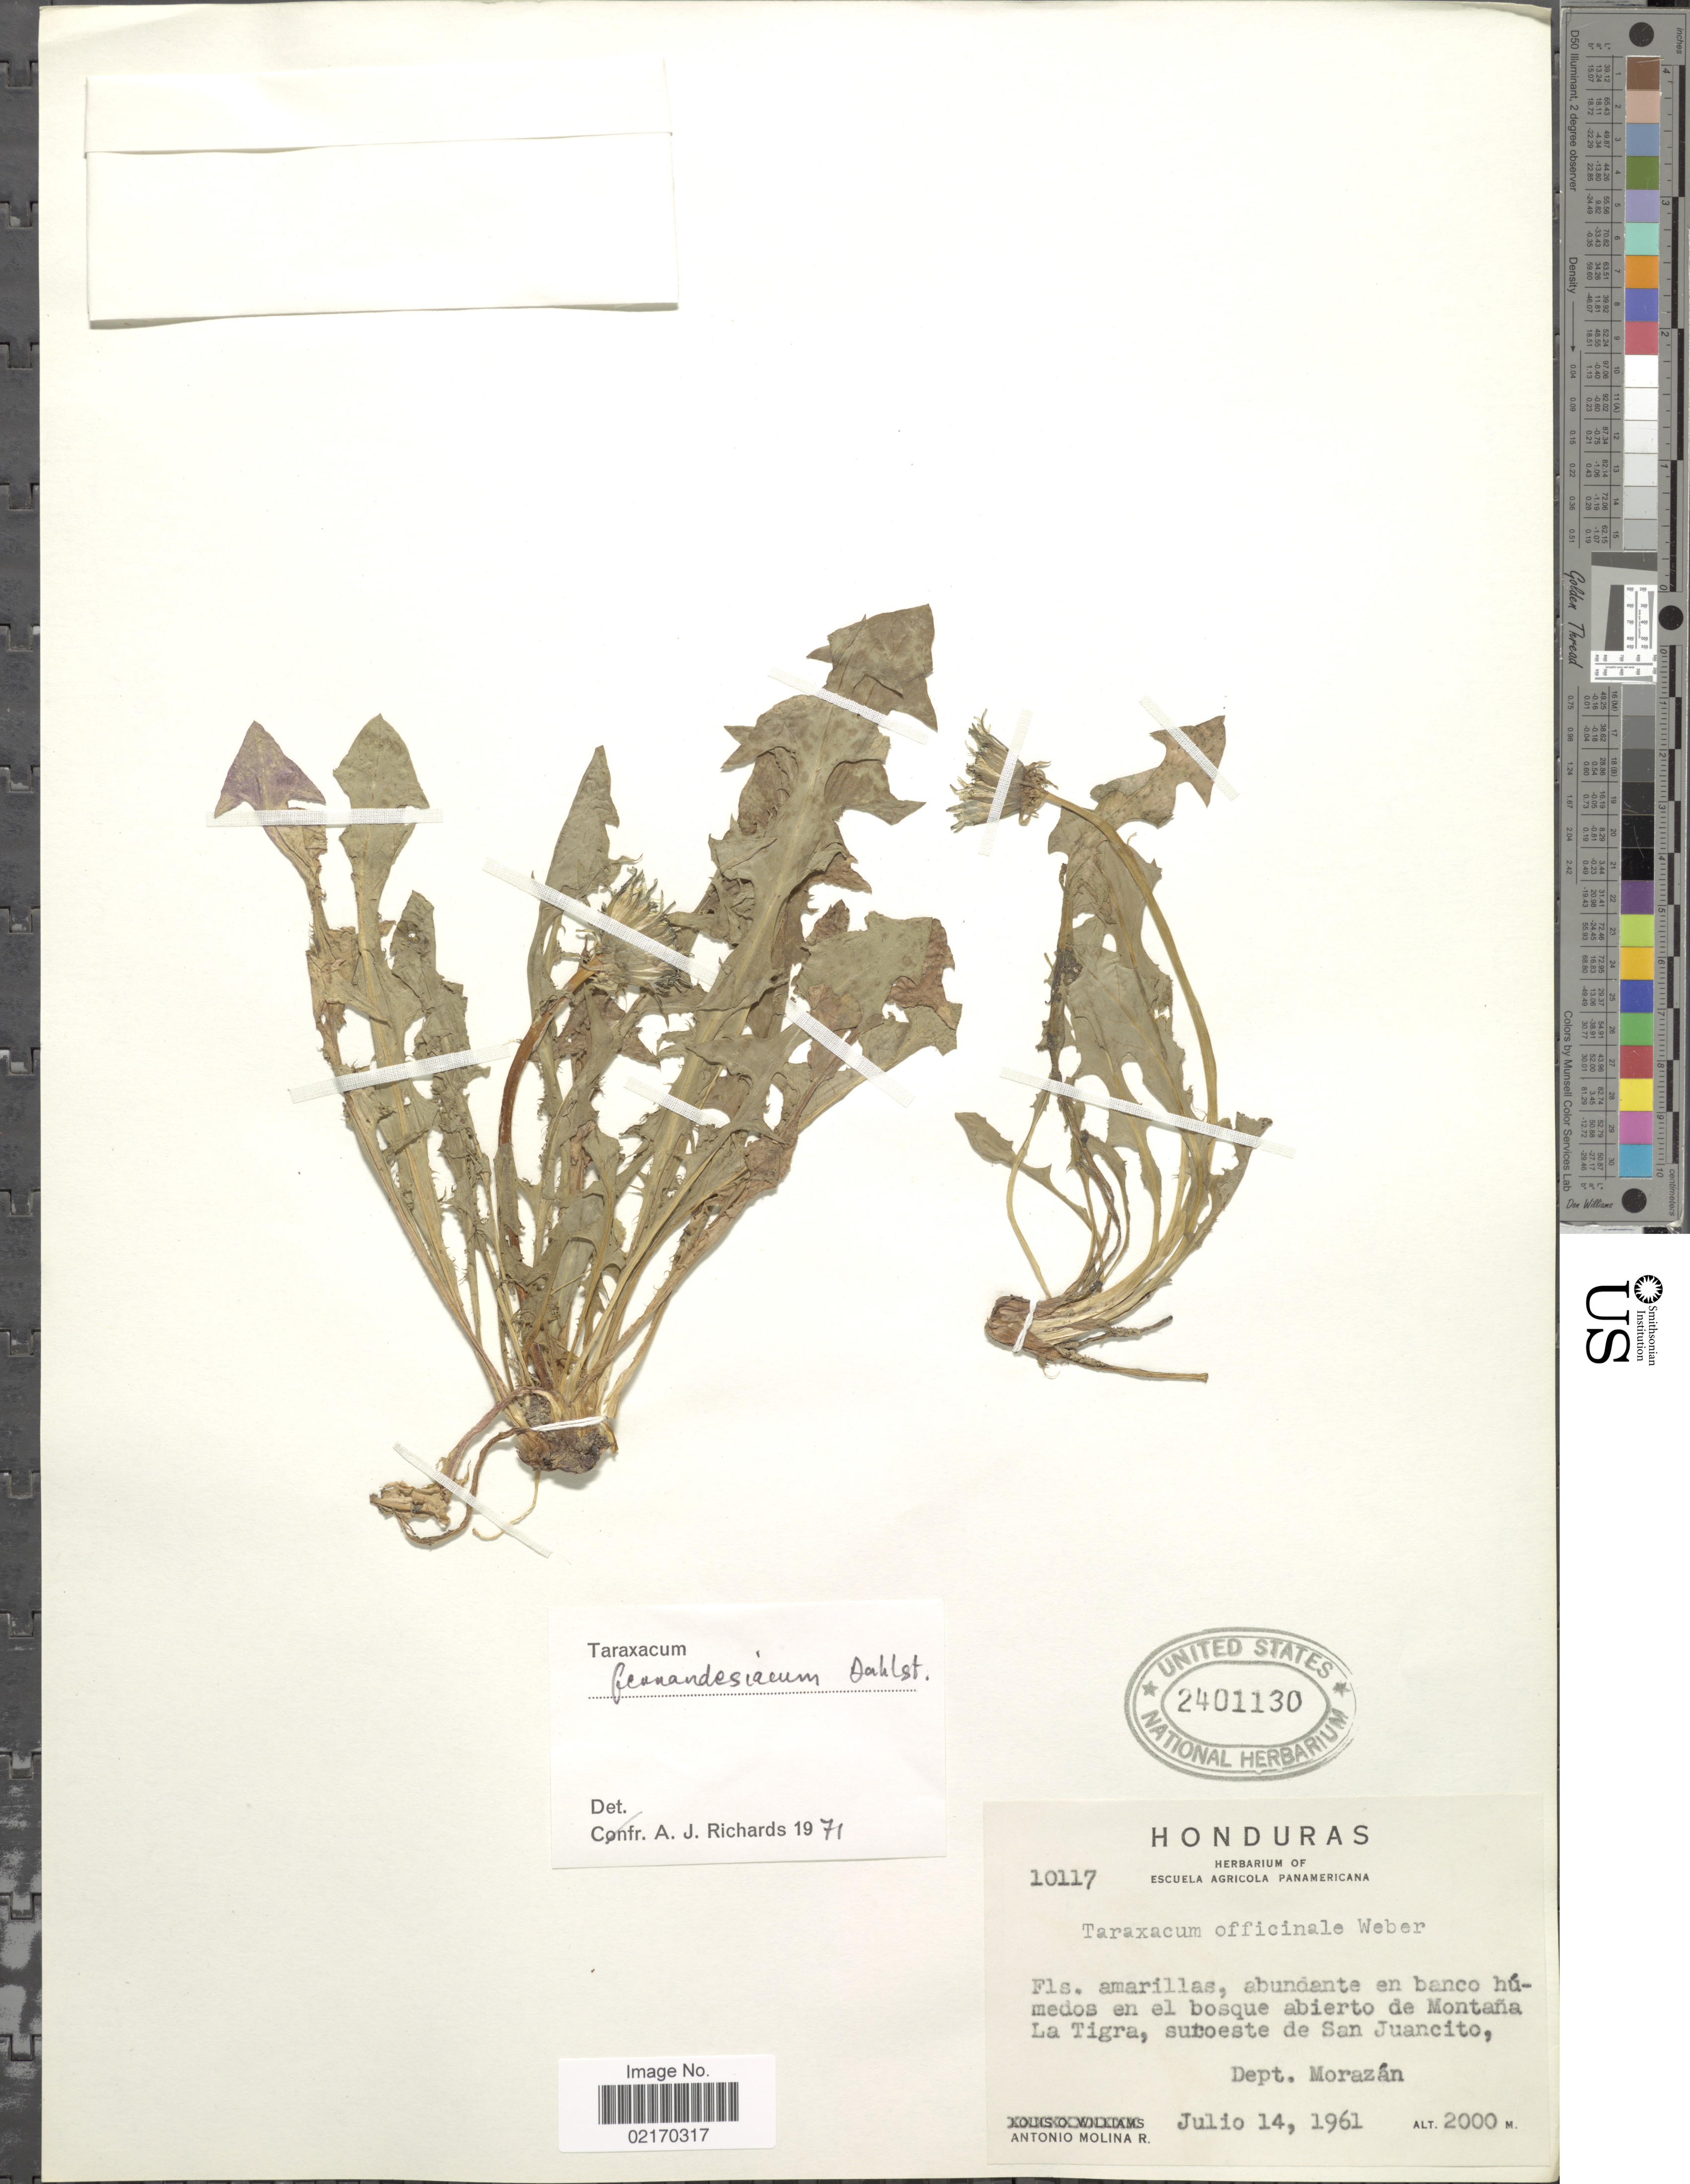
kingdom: Plantae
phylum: Tracheophyta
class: Magnoliopsida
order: Asterales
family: Asteraceae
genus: Taraxacum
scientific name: Taraxacum fernandezianum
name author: Dahlst. ex Dahlst.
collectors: A. Molina R.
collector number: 10117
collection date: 1961-07-14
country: Honduras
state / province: Fco. Morazán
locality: En el bosque abierto de Montana La Tigra, suroeste de San Juancito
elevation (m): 2000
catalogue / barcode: US 2401130